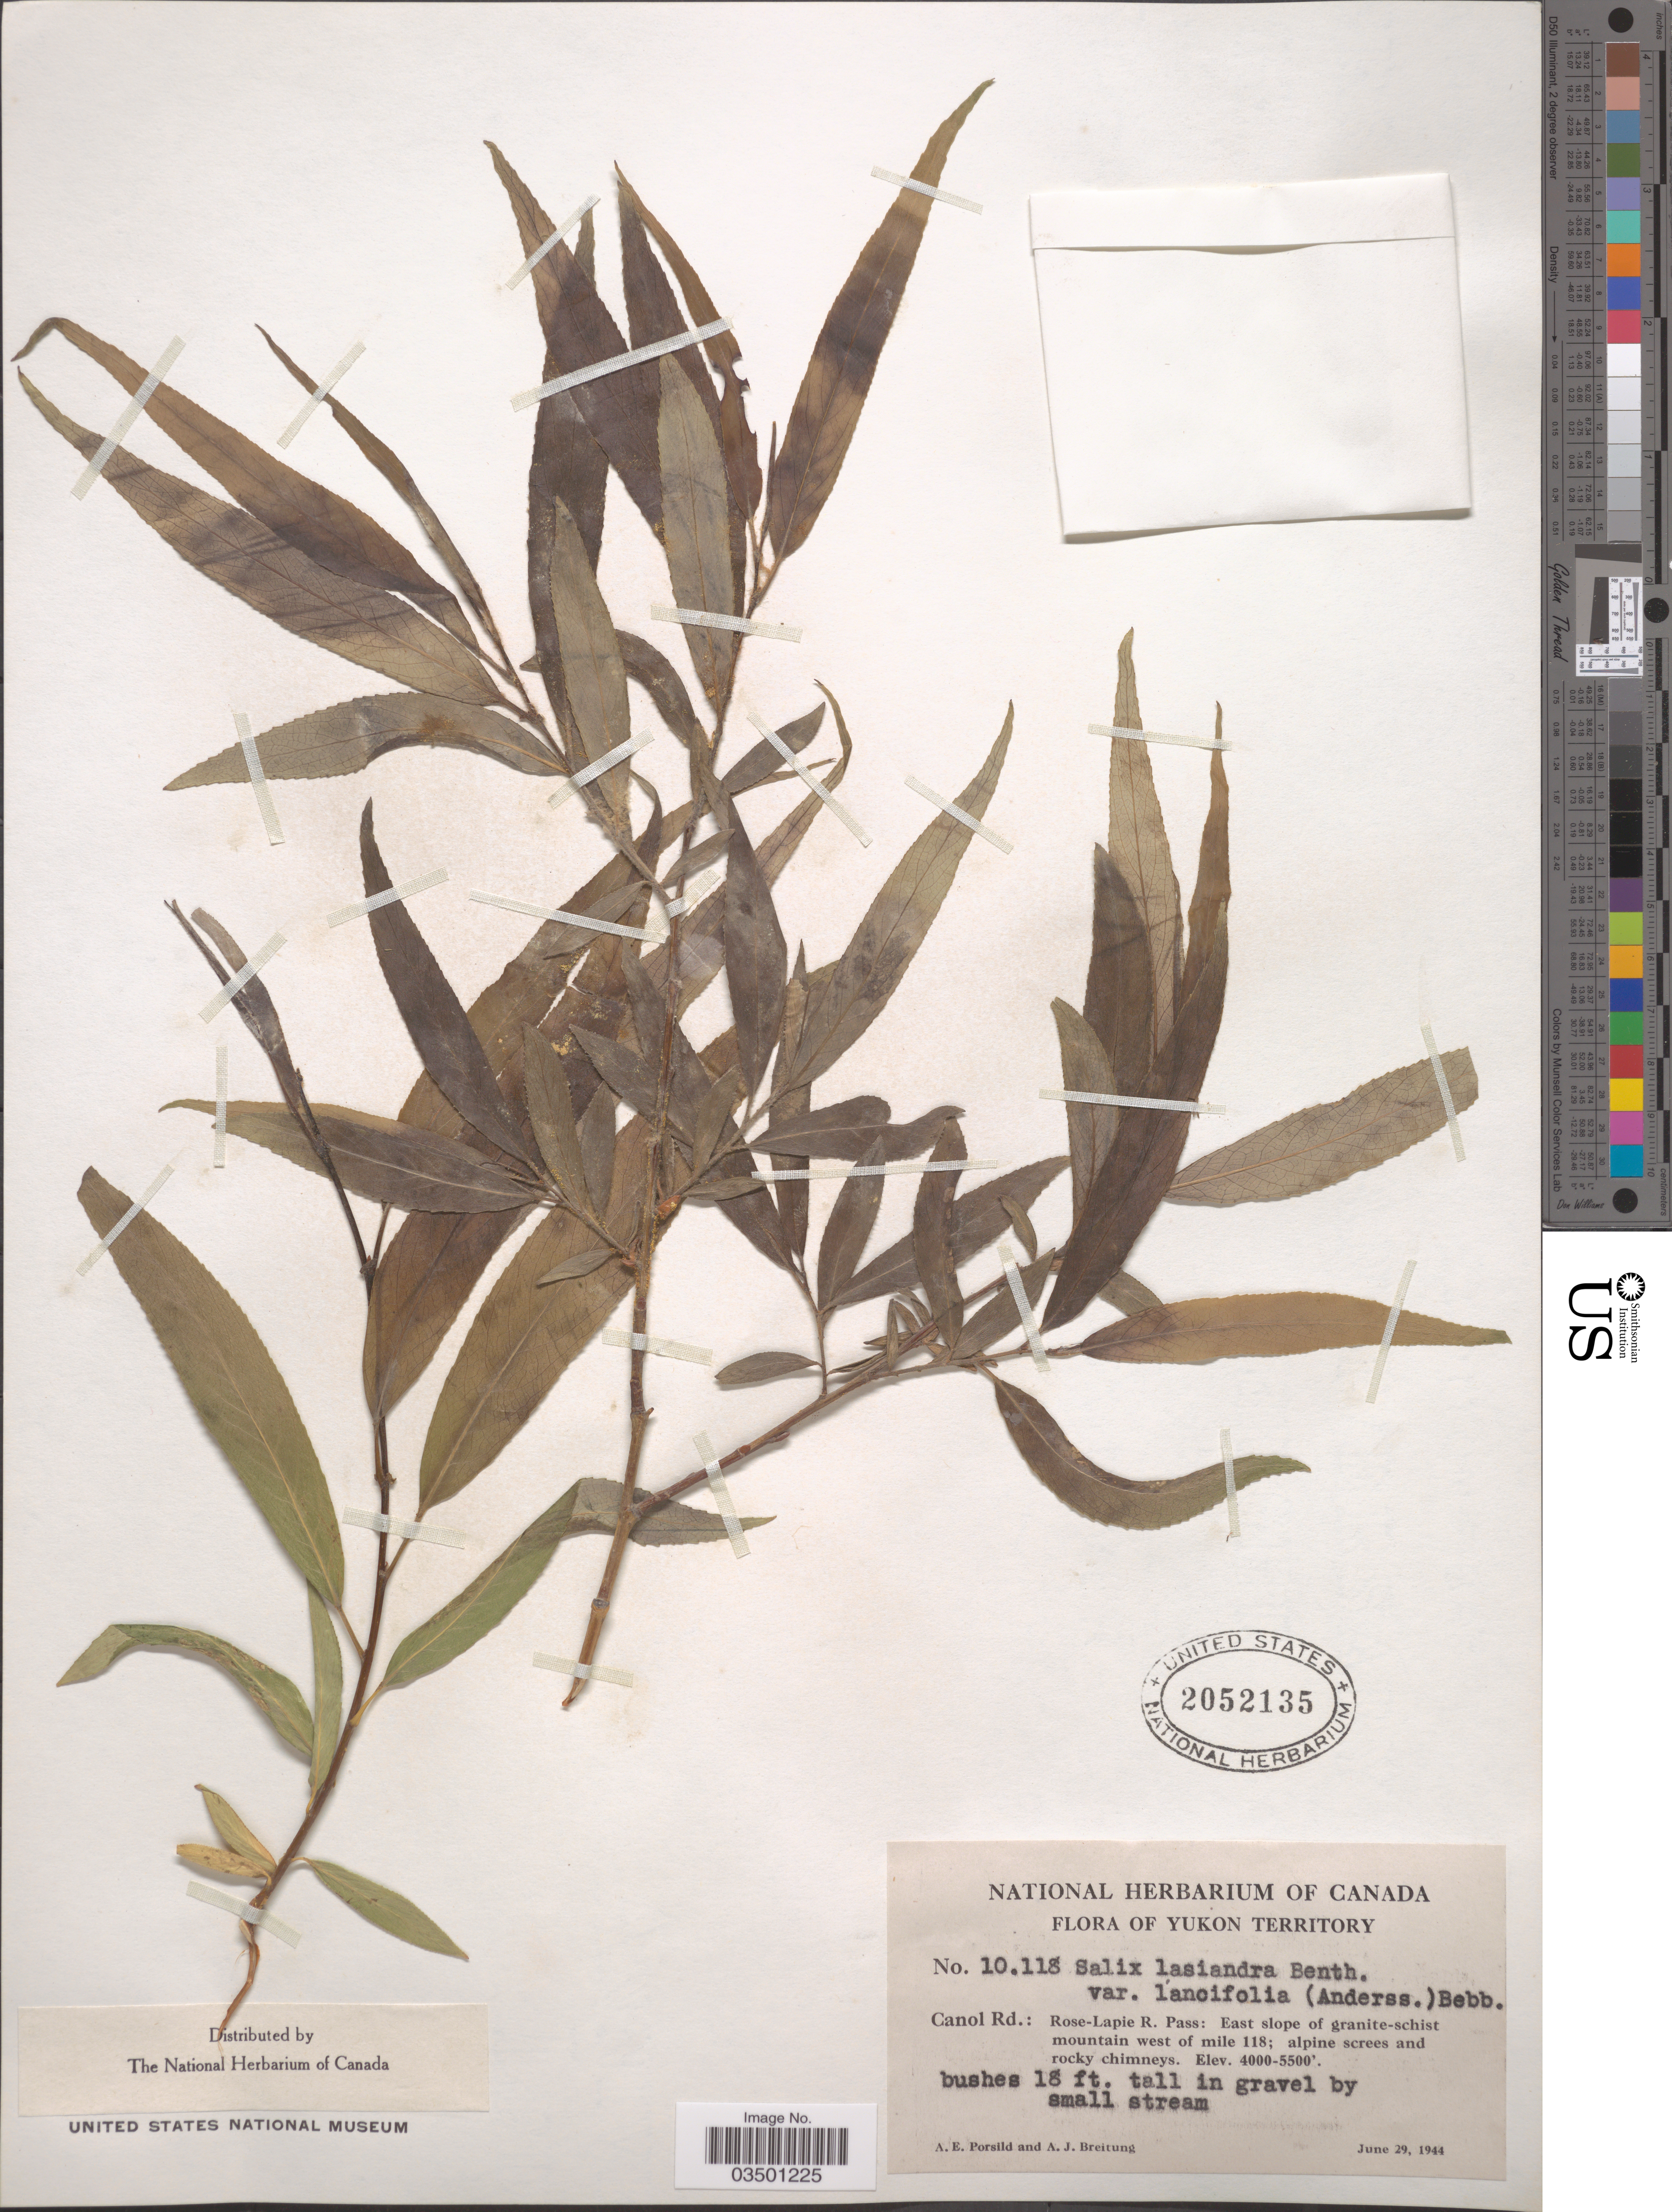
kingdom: Plantae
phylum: Tracheophyta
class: Magnoliopsida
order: Malpighiales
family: Salicaceae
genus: Salix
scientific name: Salix lasiandra var. lancifolia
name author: Bebb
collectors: A. E. Porsild & A. Breitung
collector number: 10118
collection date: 1944-06-29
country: Canada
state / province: Yukon Territory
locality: Canol Rd.: Rose-Lapie R. Pass: East slope of granite-schist mountain west of mile 118.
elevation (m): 1219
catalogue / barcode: US 2052135